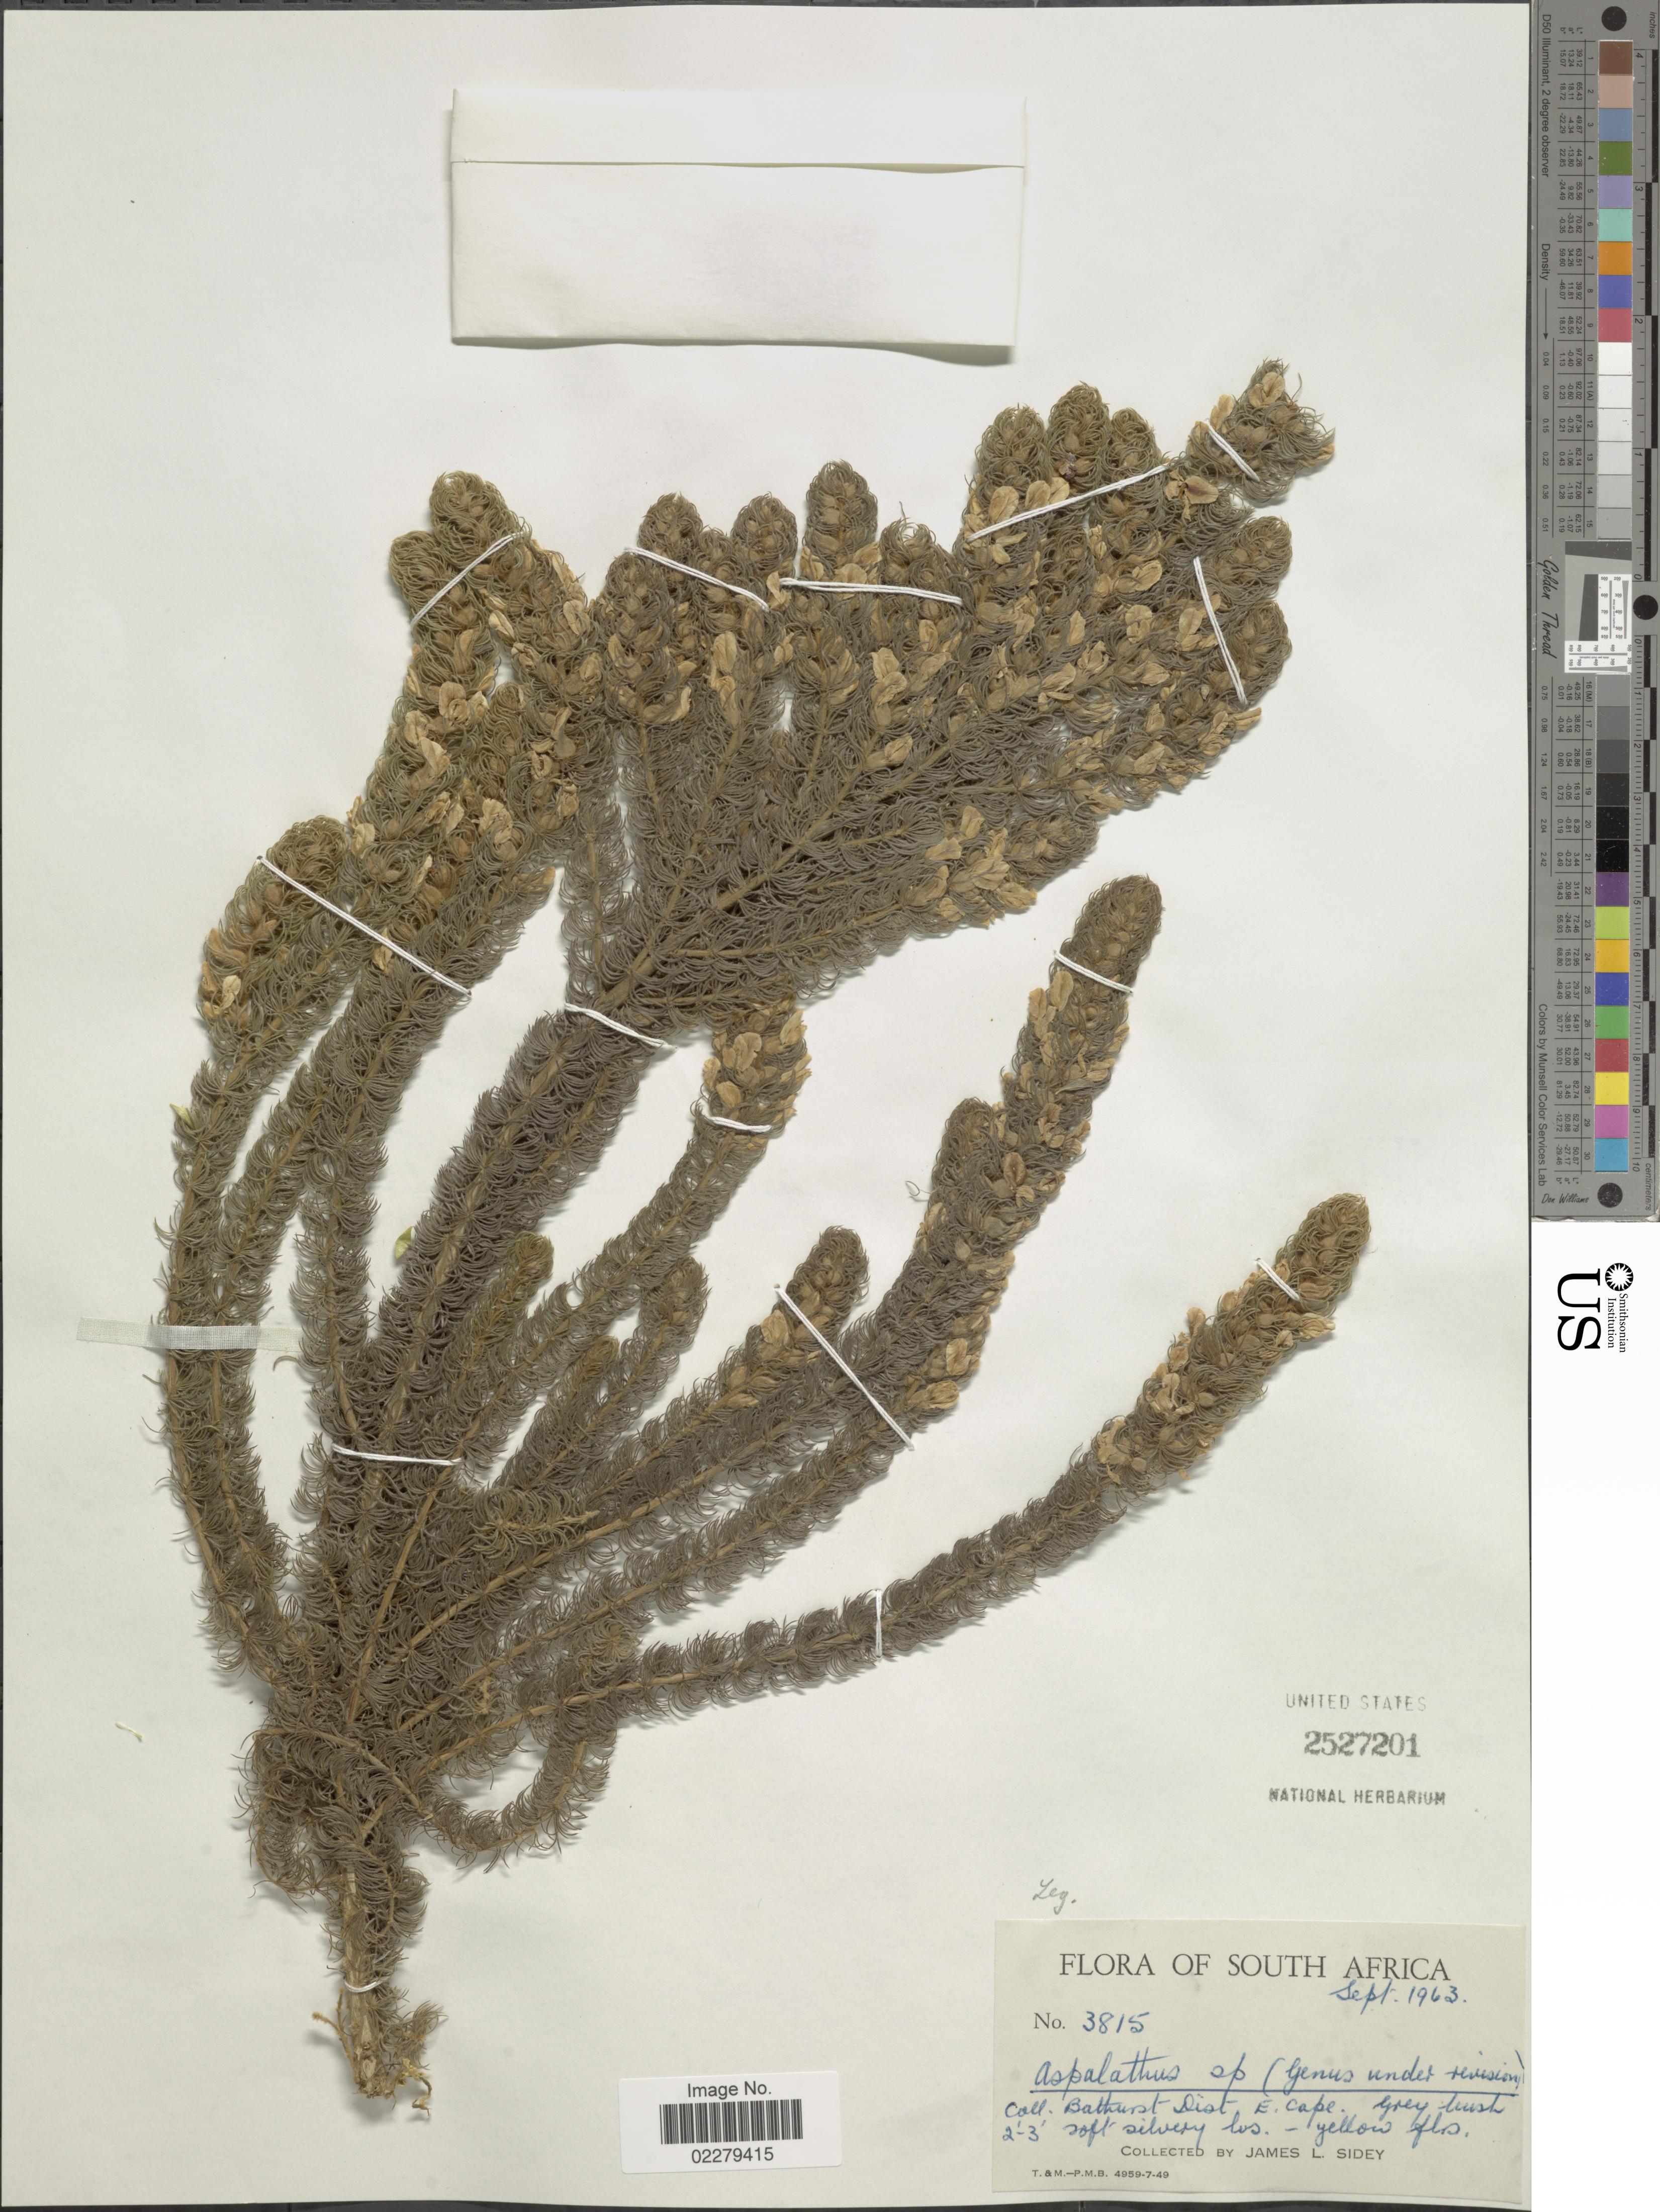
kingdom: Plantae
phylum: Tracheophyta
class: Magnoliopsida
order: Fabales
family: Fabaceae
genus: Aspalathus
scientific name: Aspalathus sp.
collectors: J. L. Sidey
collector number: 3815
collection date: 1963-09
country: South Africa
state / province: Eastern Cape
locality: Bathurst Dist - E. Cape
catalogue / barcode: US 2527201